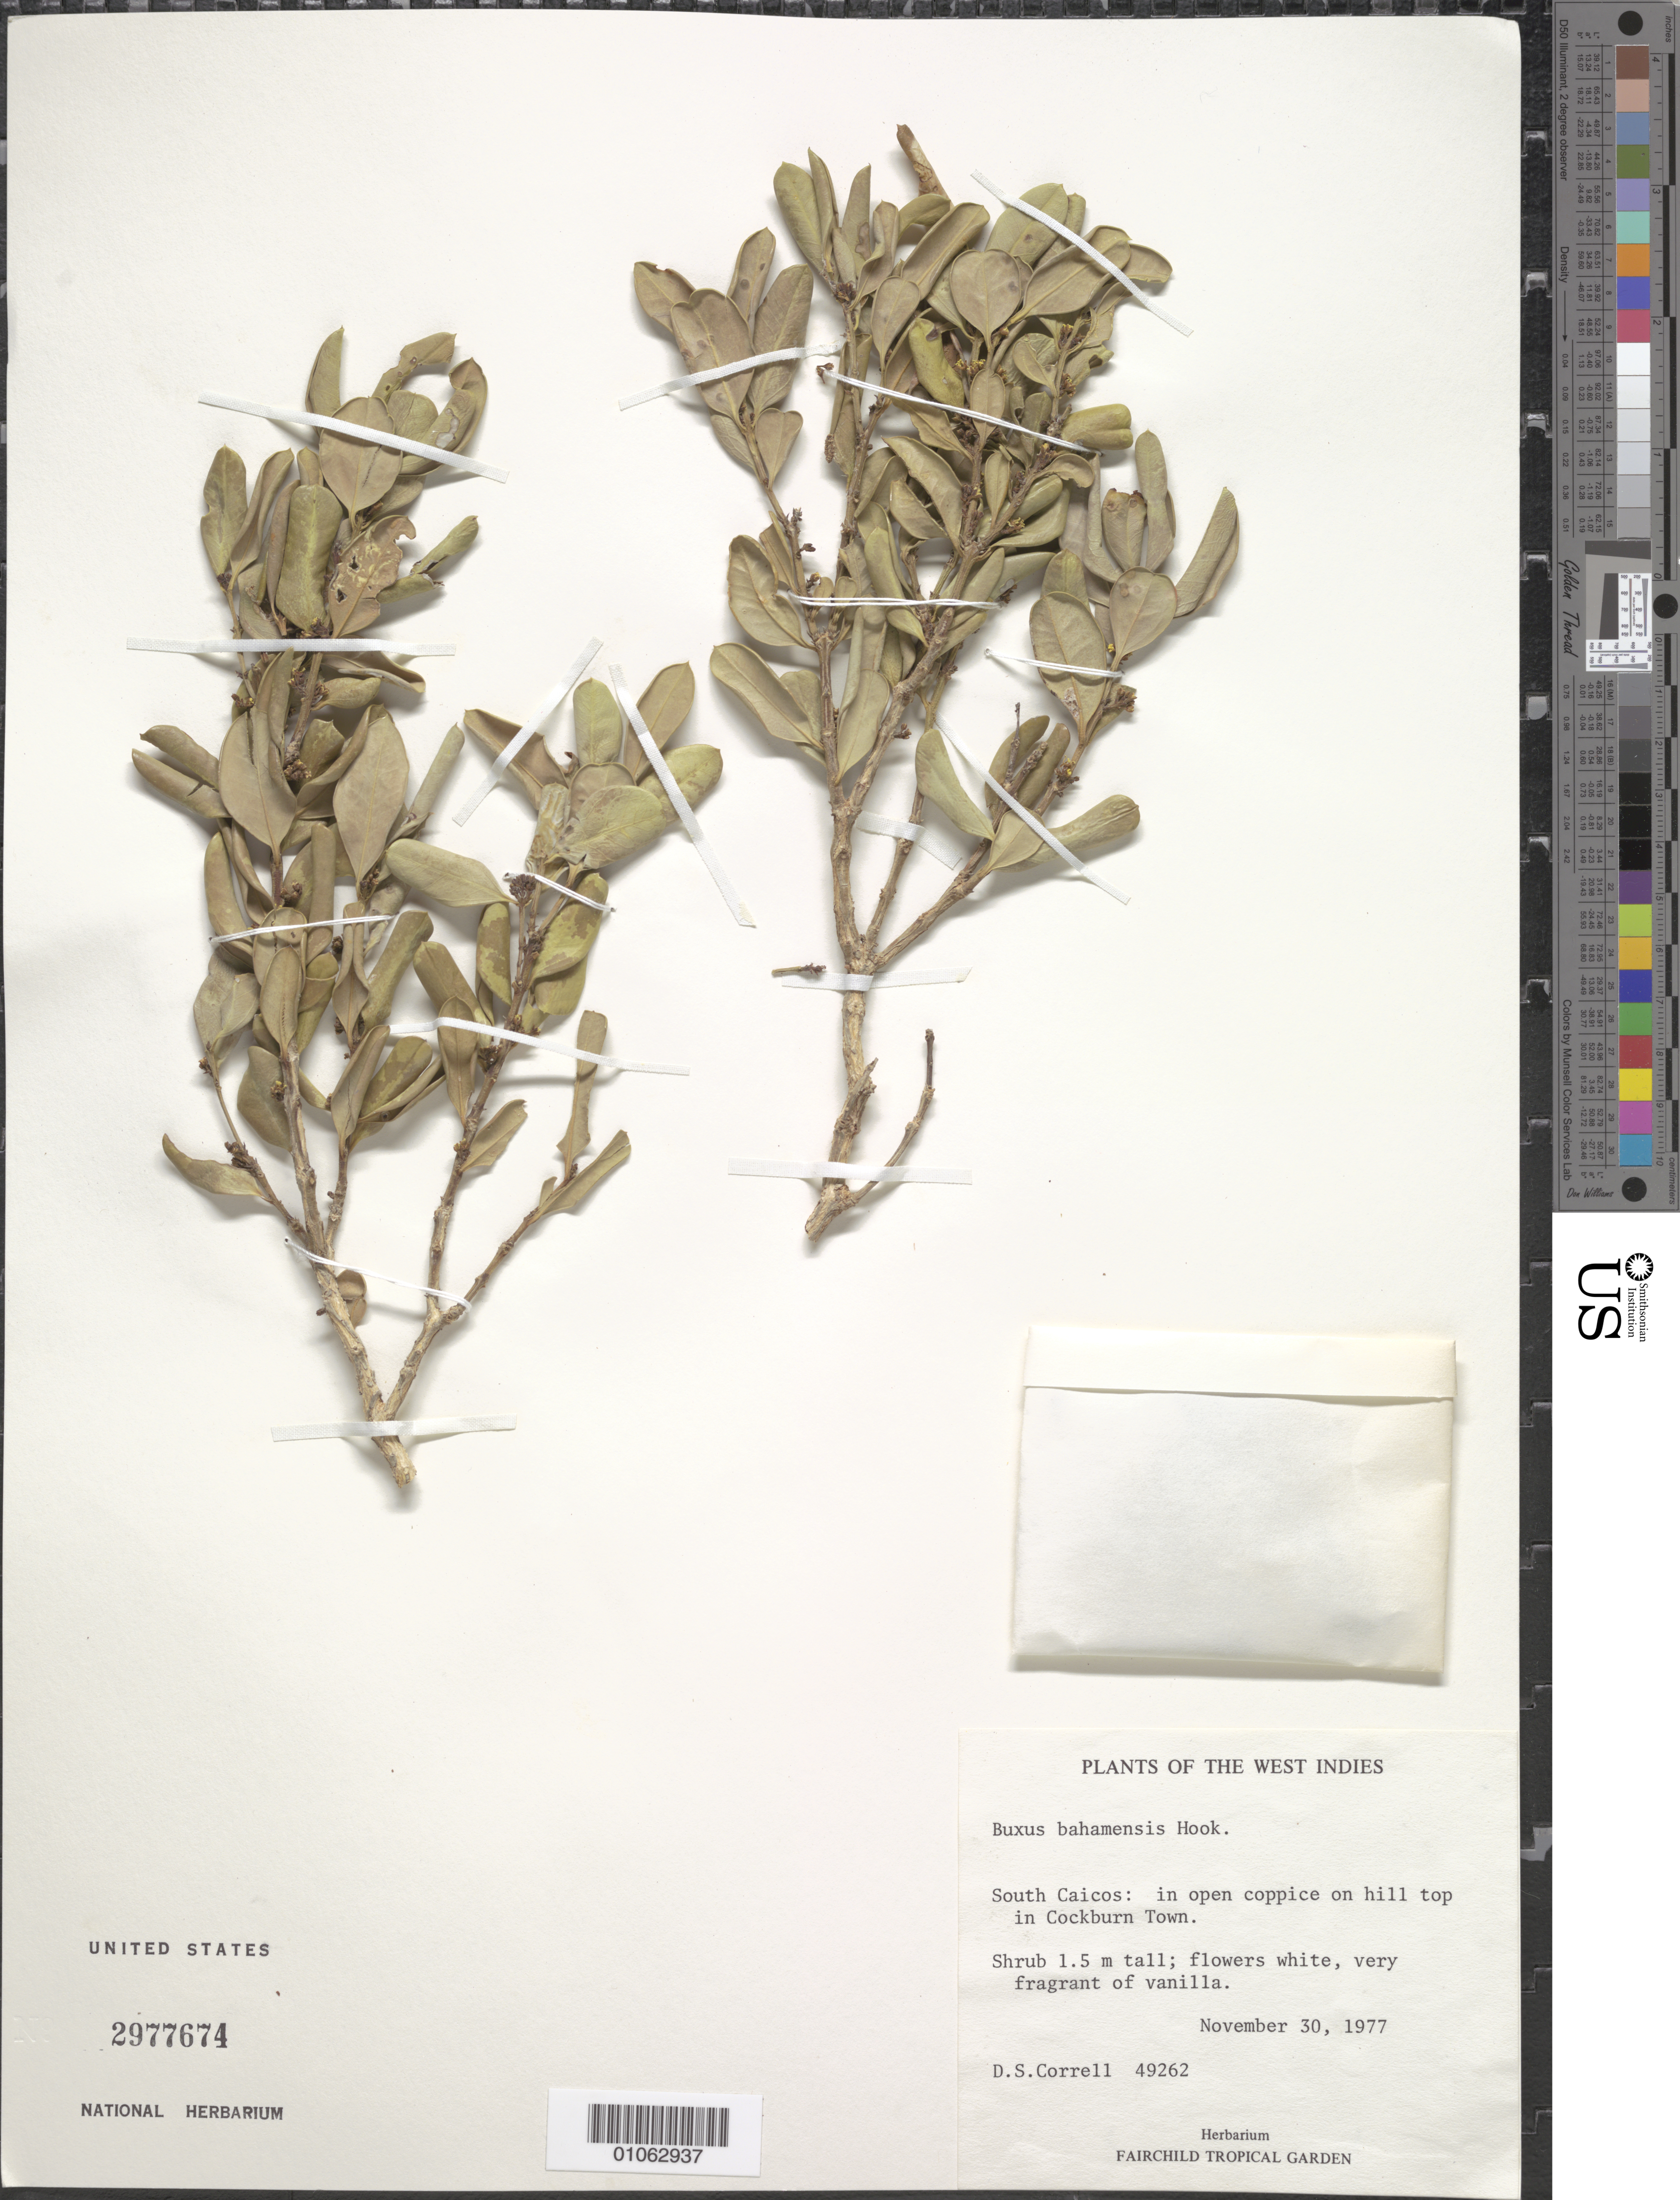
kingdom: Plantae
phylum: Tracheophyta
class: Magnoliopsida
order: Buxales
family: Buxaceae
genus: Buxus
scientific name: Buxus bahamensis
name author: Baker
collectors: D. S. Correll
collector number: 49262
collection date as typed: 30 Nov 1977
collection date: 1977-11-30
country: Turks and Caicos Islands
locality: South Caicos: In open coppices on hill top in Cockburn town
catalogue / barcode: US 2977674